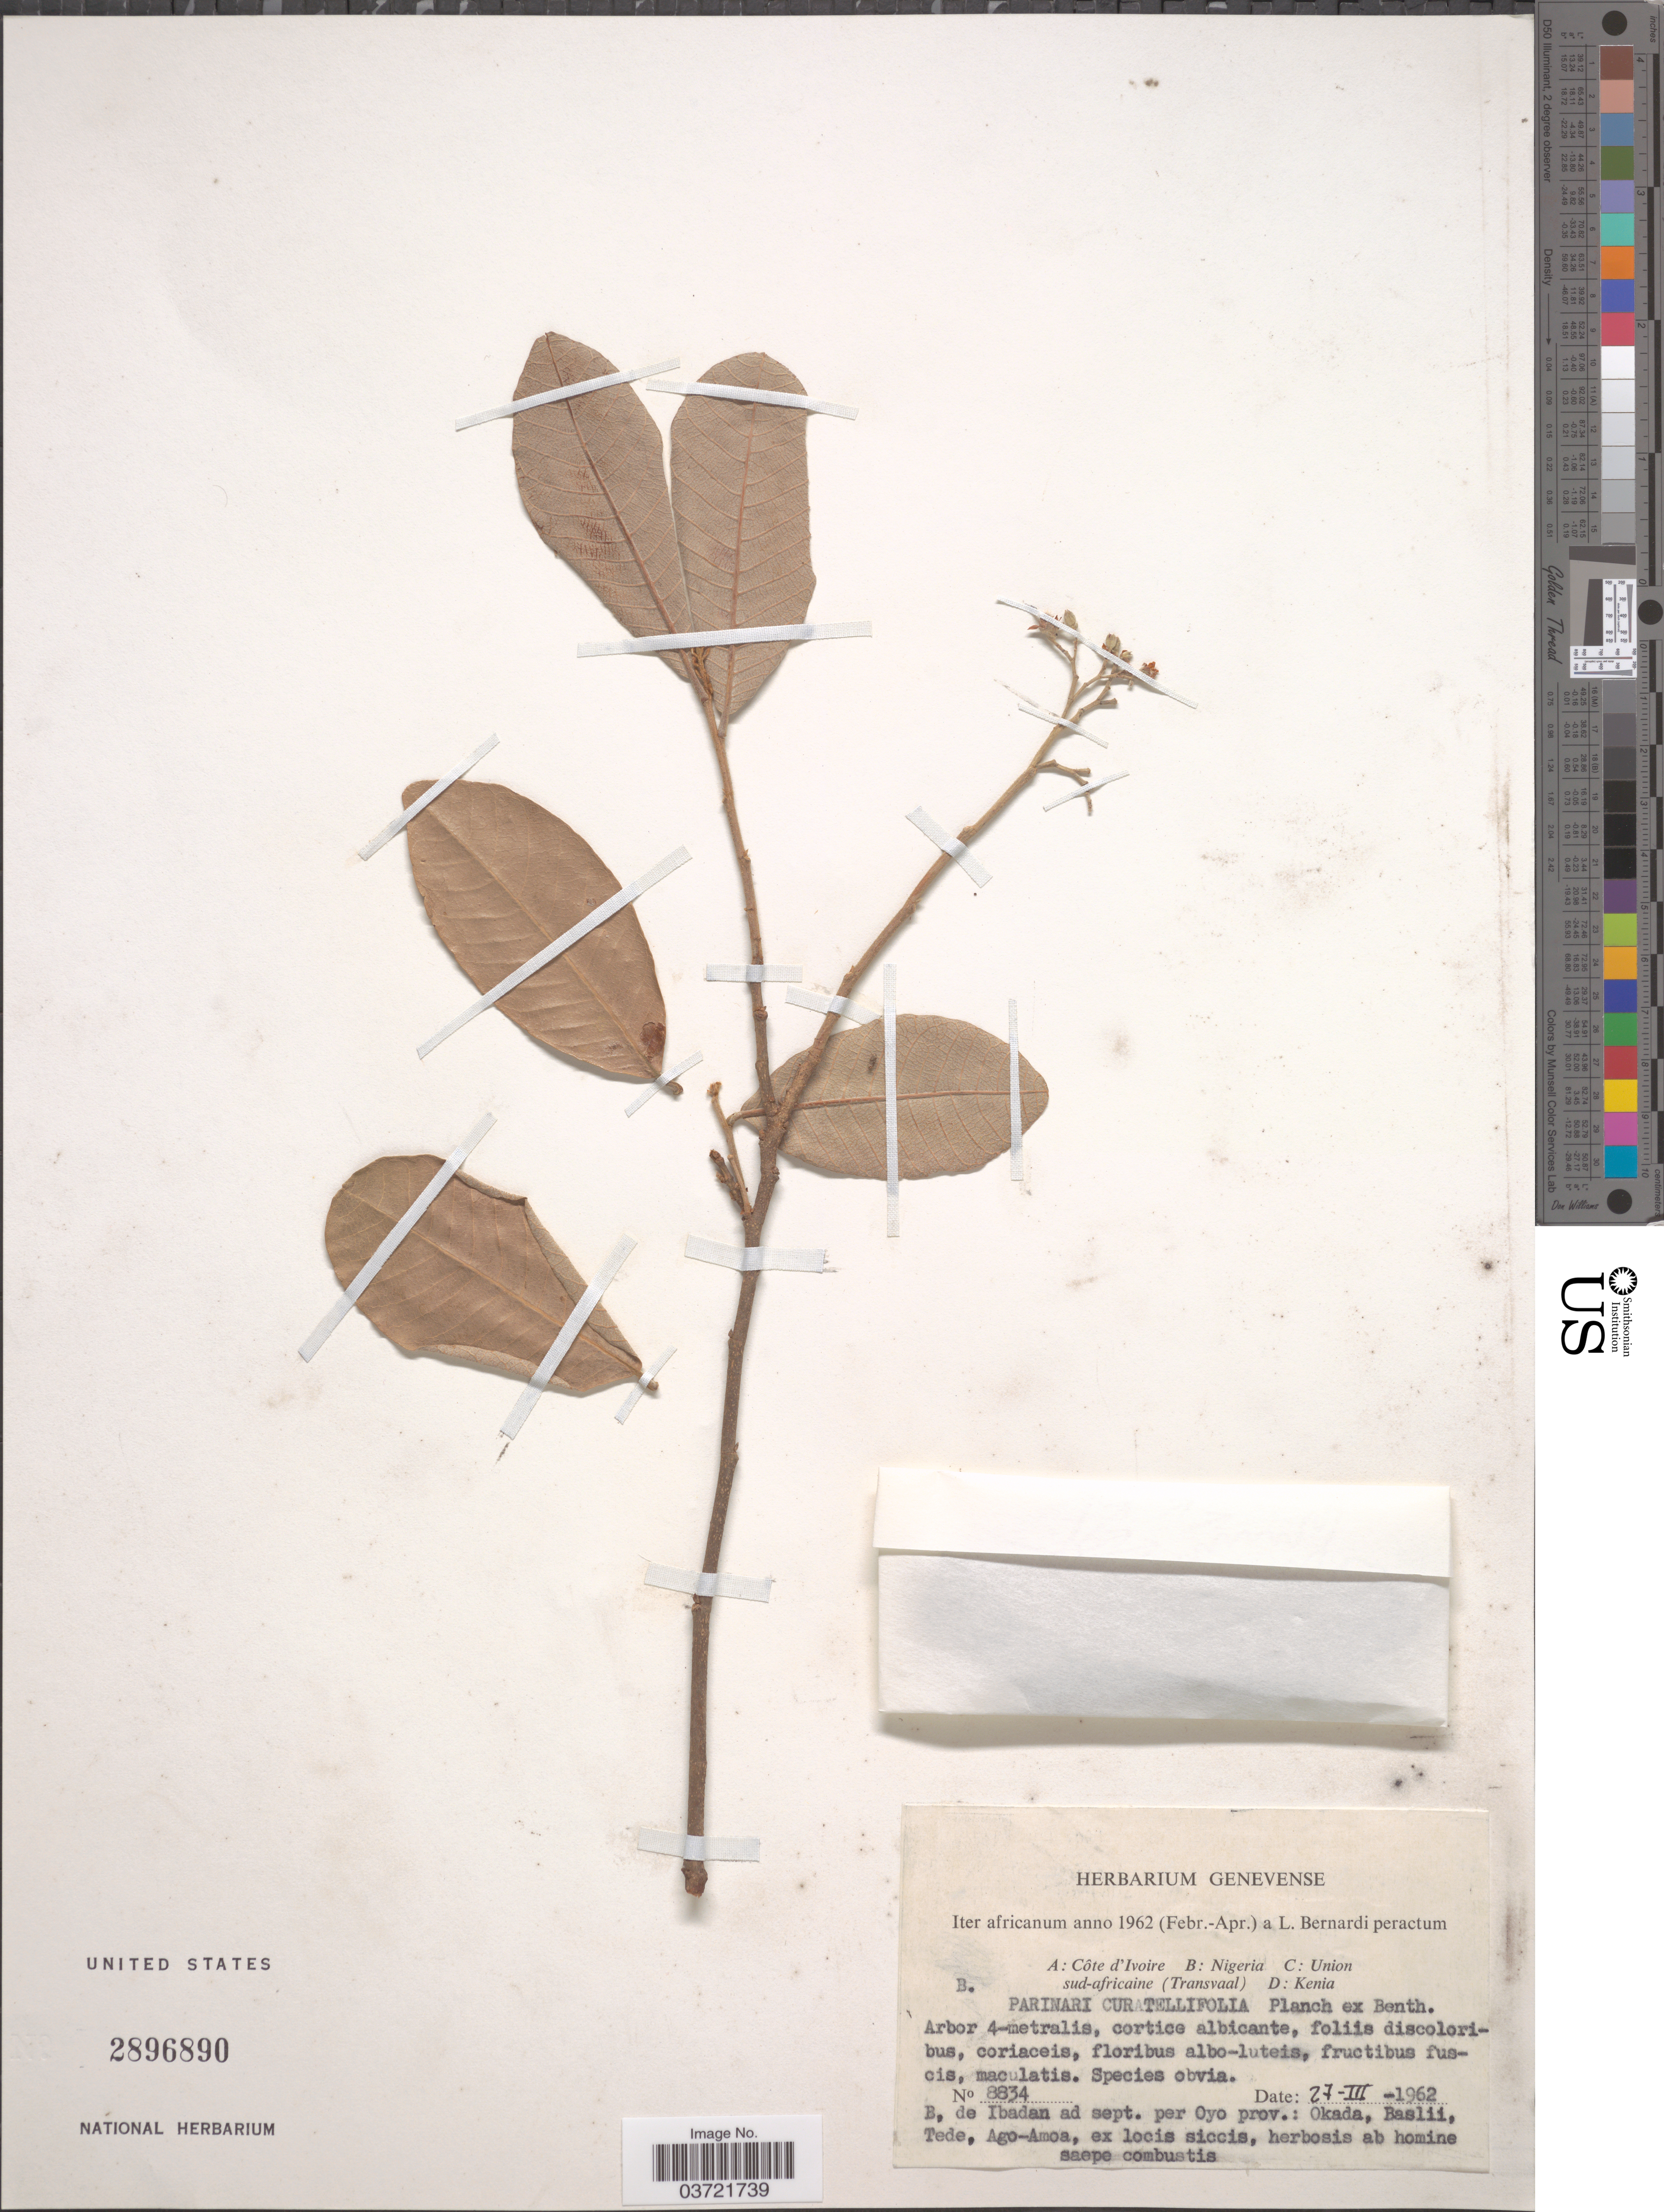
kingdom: Plantae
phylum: Tracheophyta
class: Magnoliopsida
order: Malpighiales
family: Chrysobalanaceae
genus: Parinari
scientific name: Parinari curatellifolia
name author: Planch. ex Benth.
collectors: L. Bernardi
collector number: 8834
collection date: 1962-03-27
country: Nigeria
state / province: Oyo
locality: B, de Ibadan ad sept. per Oyo prov.: Okada, Baslii, Tede, Ago-Amoa.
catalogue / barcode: US 2896890